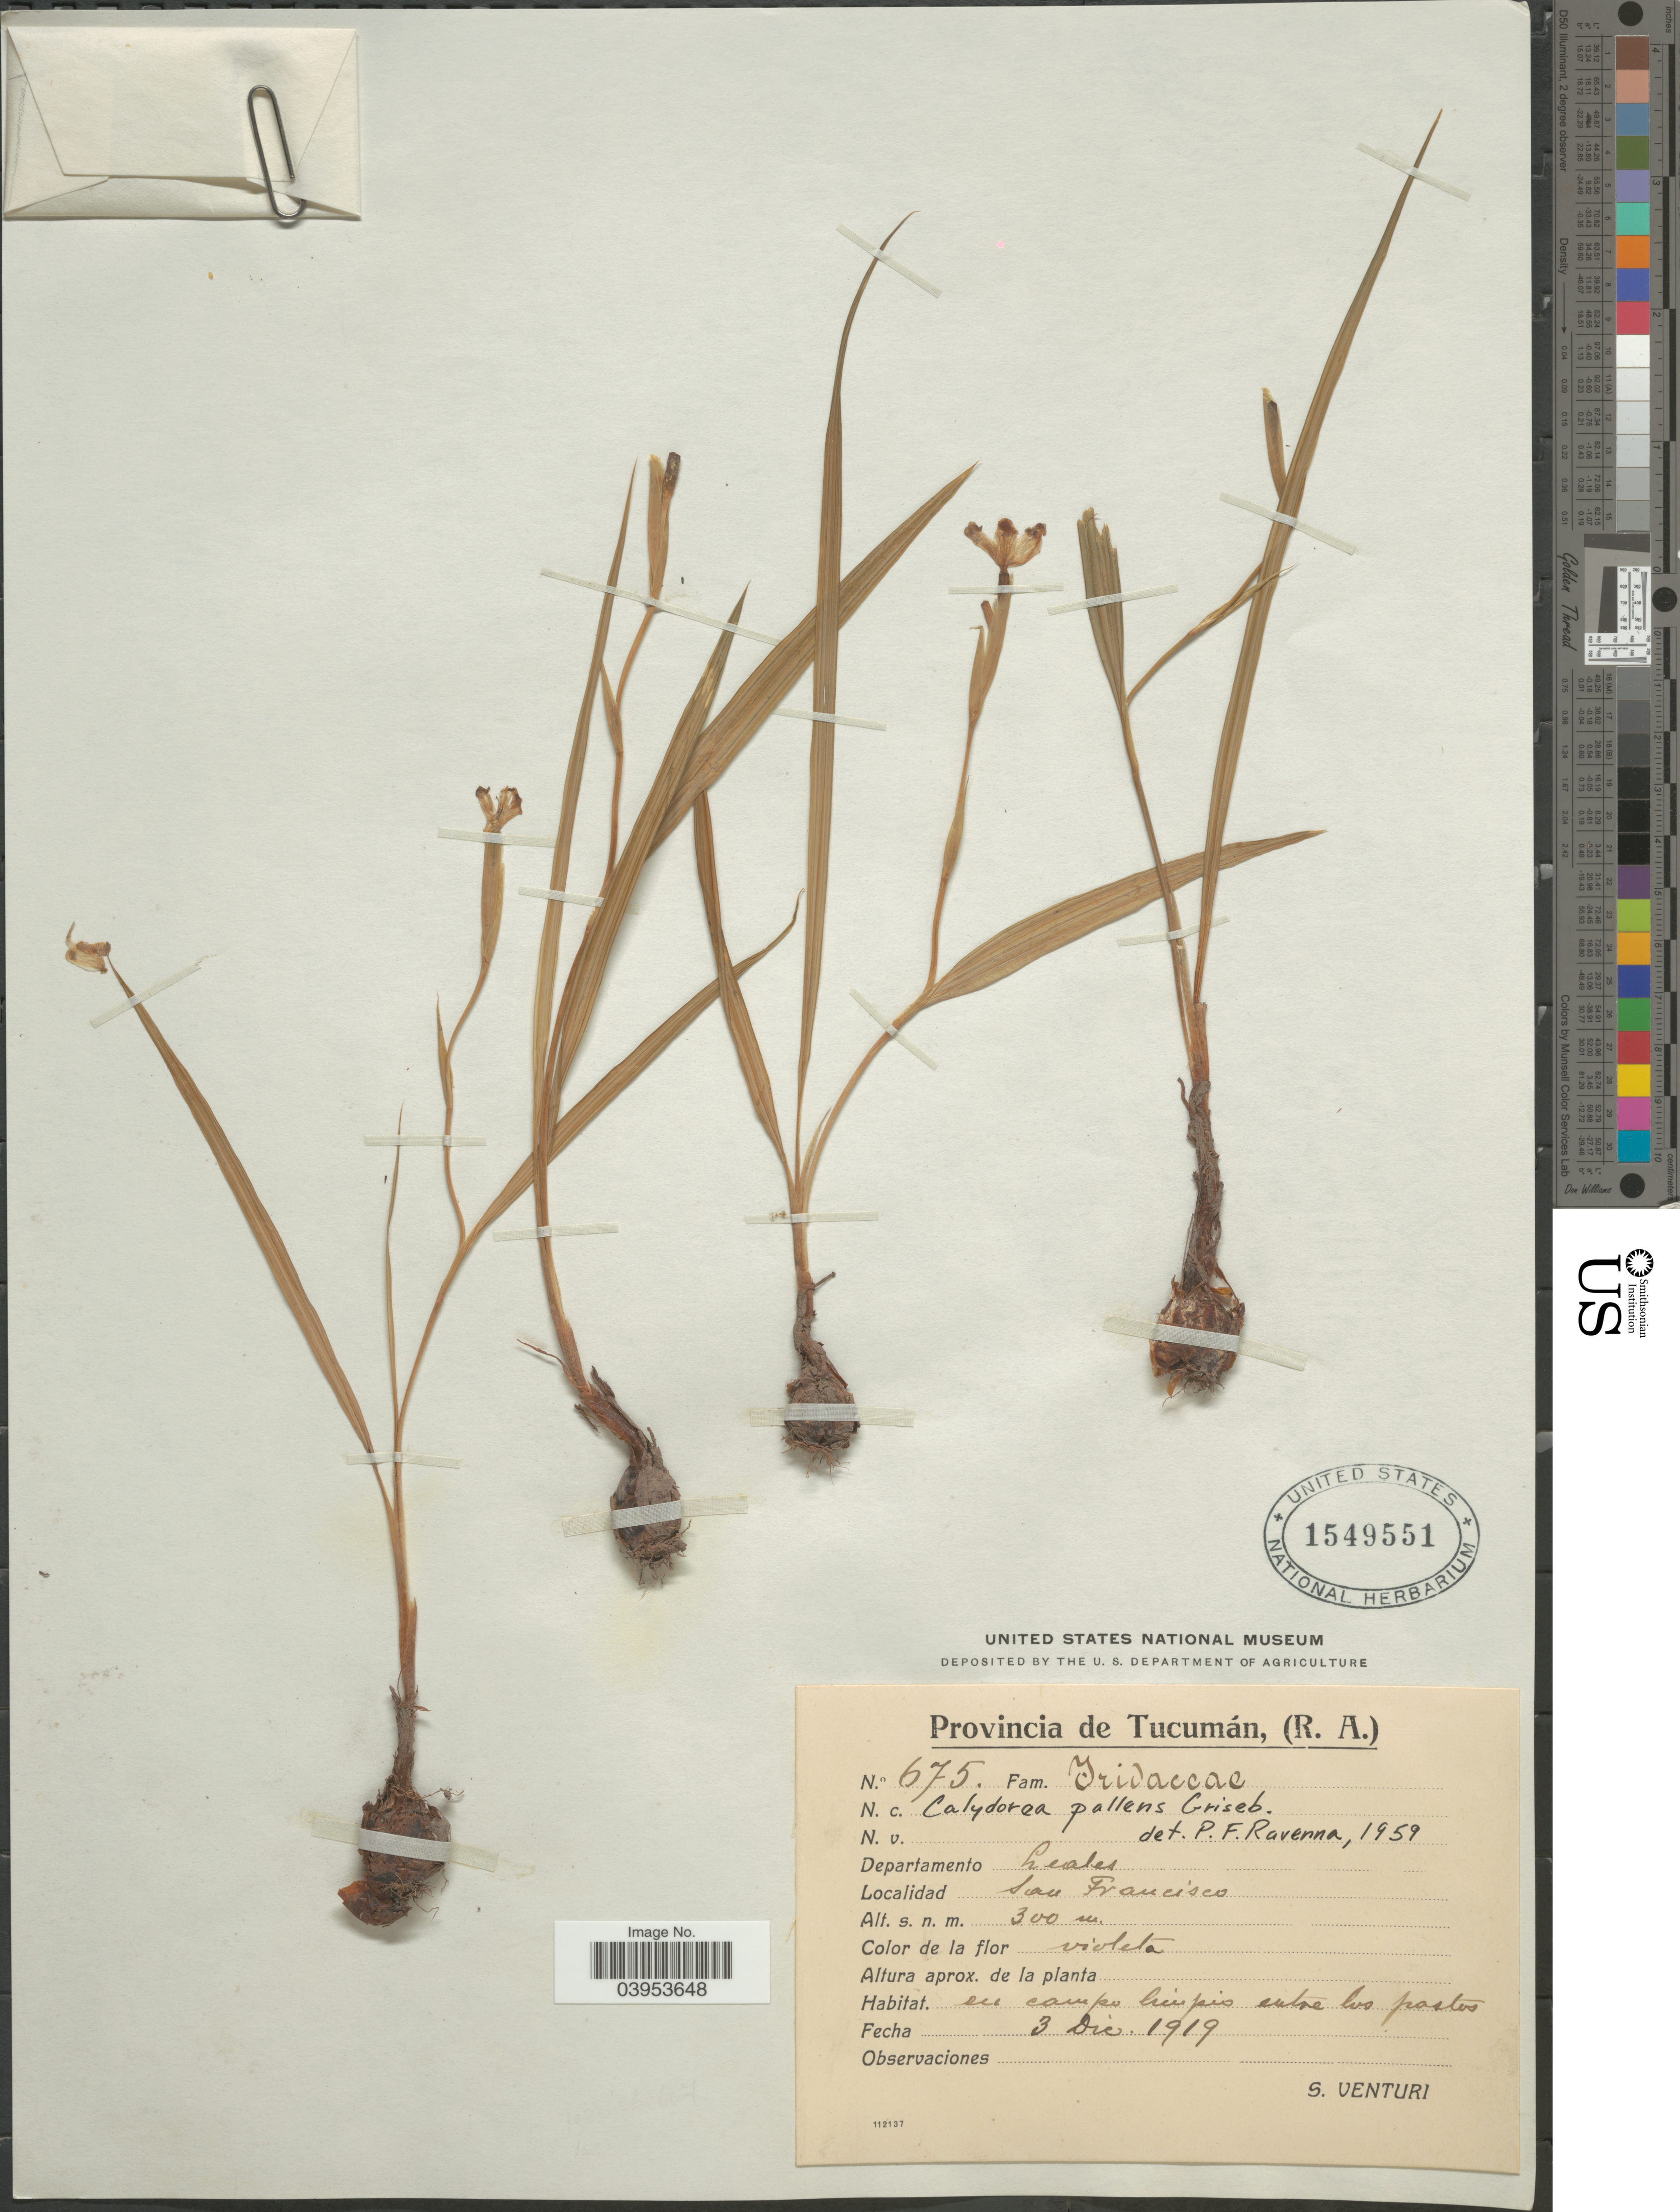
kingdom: Plantae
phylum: Tracheophyta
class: Liliopsida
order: Asparagales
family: Iridaceae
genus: Calydorea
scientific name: Calydorea pallens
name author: Griseb.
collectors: S. Venturi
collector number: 675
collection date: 1919-12-03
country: Argentina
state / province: Tucuman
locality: Departamento Leales. San Francisco.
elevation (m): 300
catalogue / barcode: US 1549551